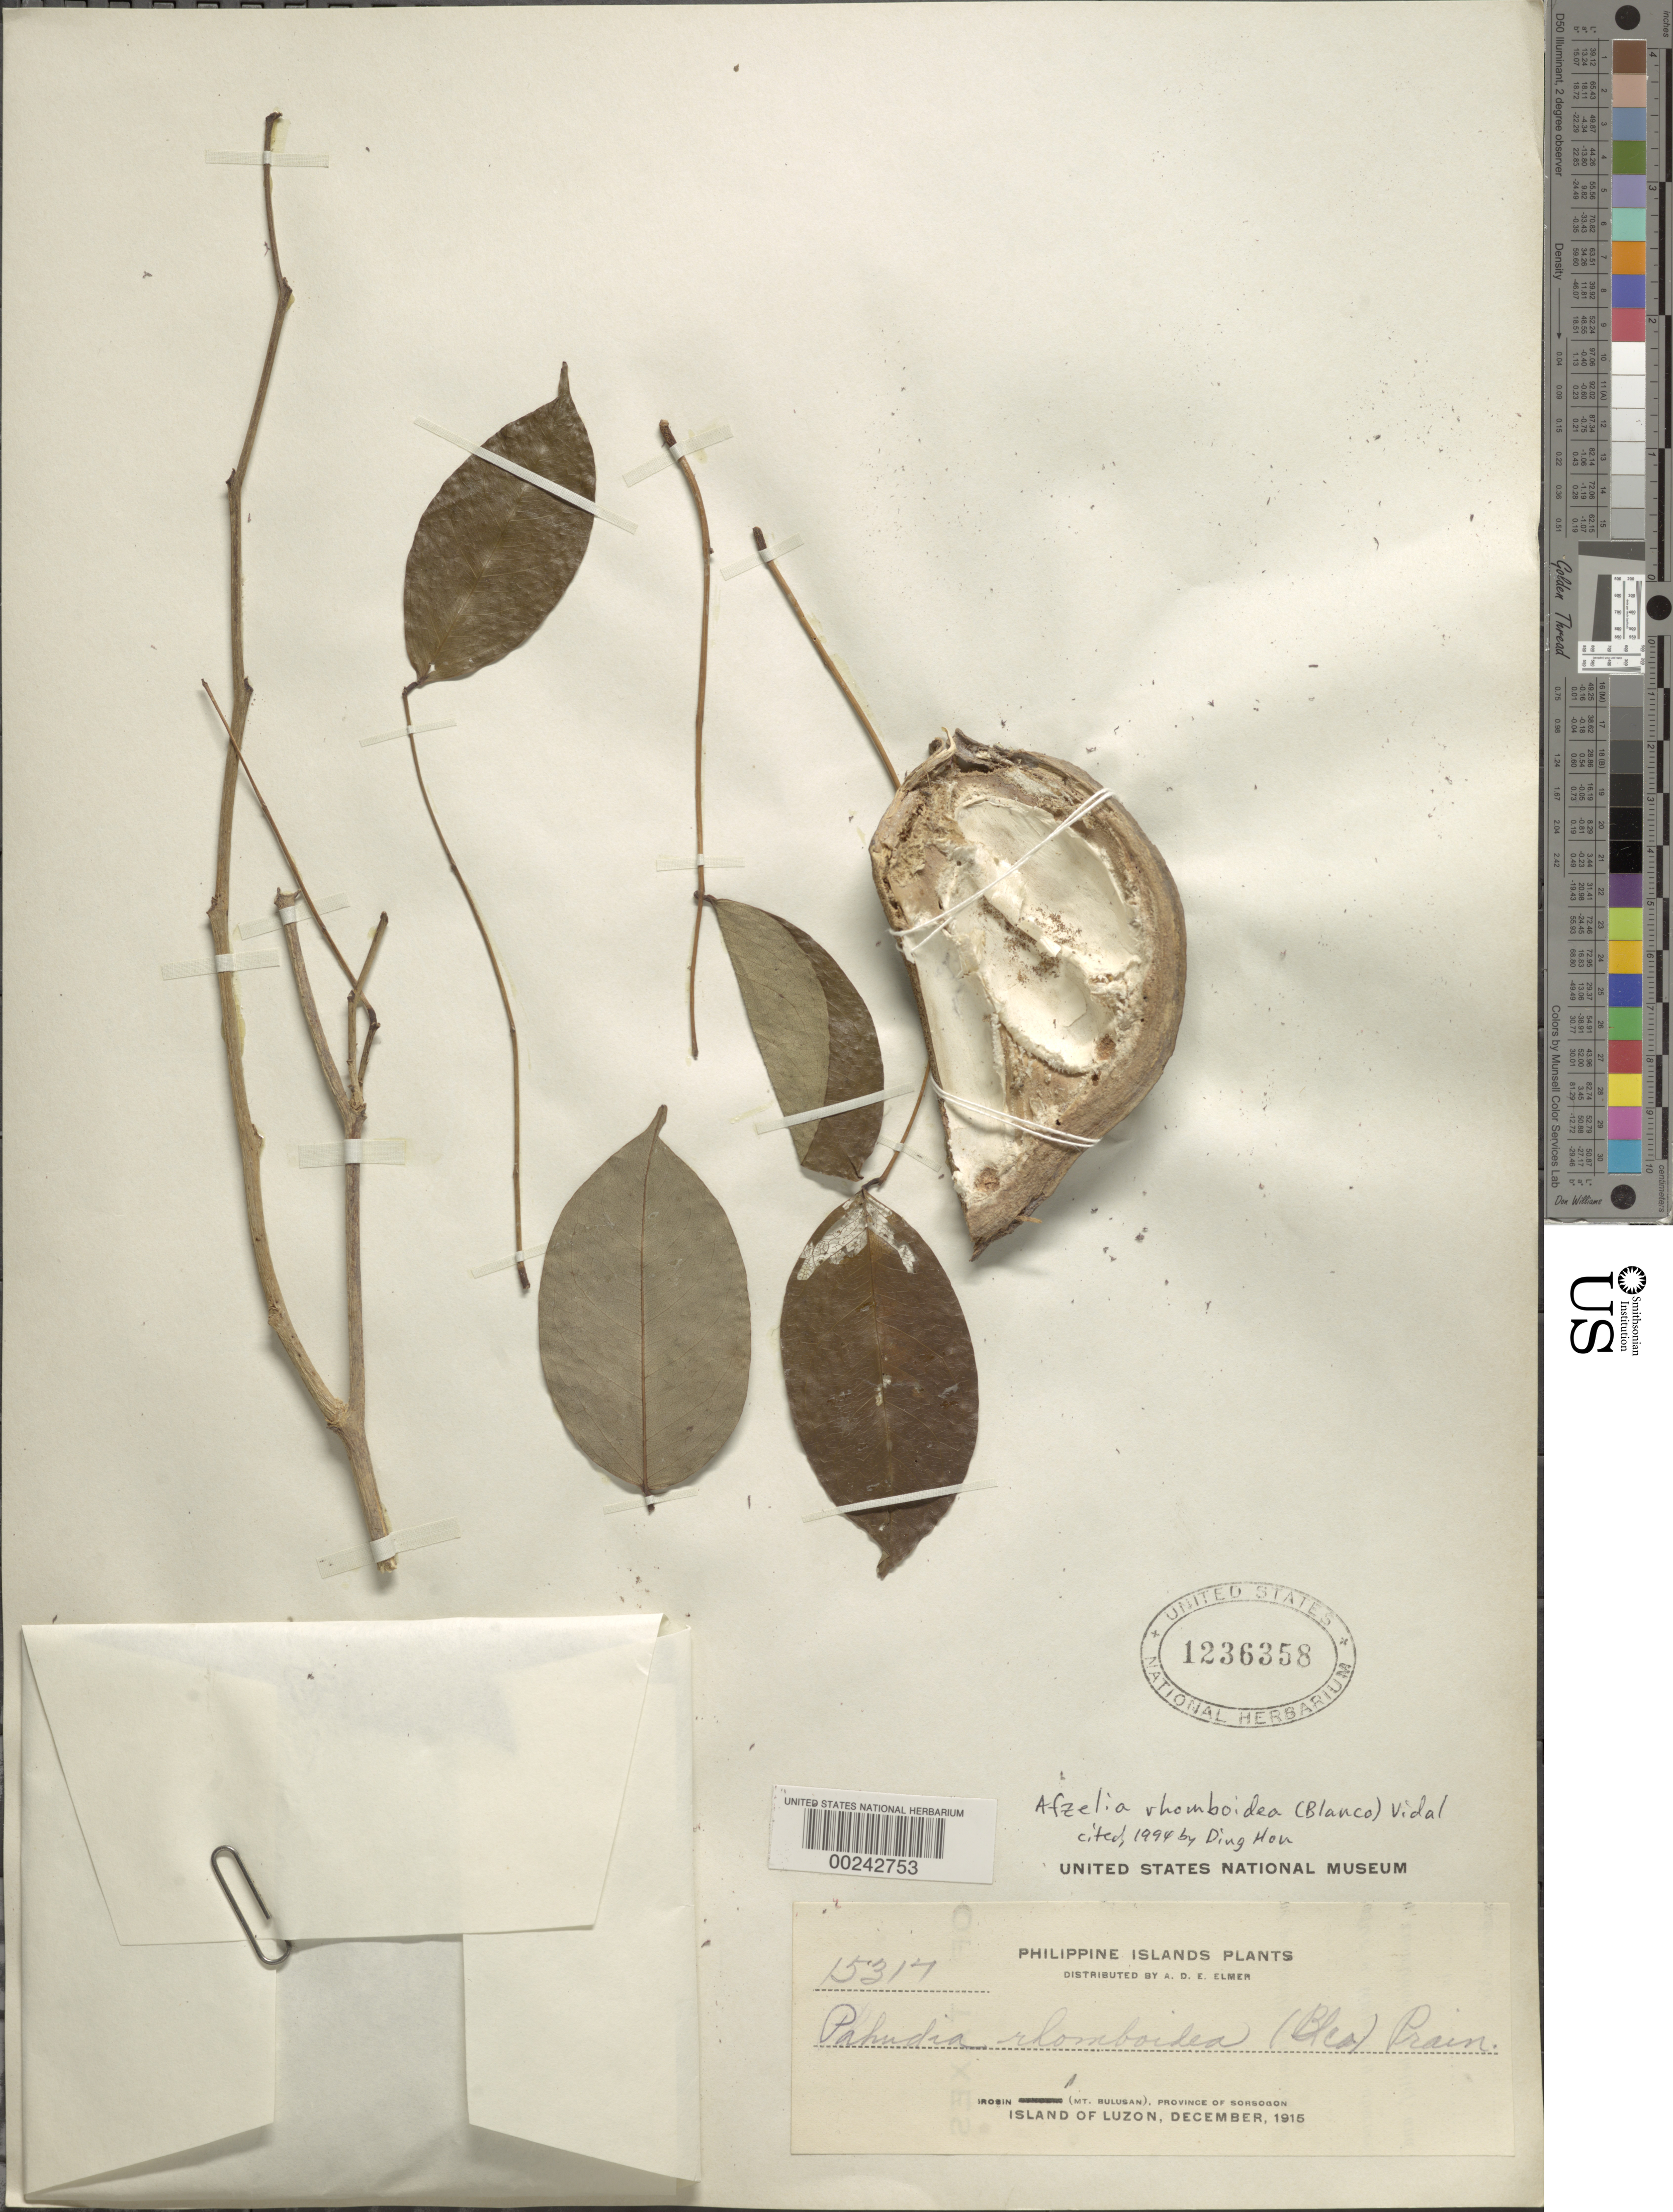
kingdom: Plantae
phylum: Tracheophyta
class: Magnoliopsida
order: Fabales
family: Fabaceae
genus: Afzelia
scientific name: Afzelia rhomboidea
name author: (Blanco) S. Vidal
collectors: A. D. E. Elmer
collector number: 15317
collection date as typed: Dec 1915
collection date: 1915-12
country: Philippines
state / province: Bicol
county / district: Sorsogon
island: Luzon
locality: Irosin (Mt. Bulusan)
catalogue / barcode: US 1236358